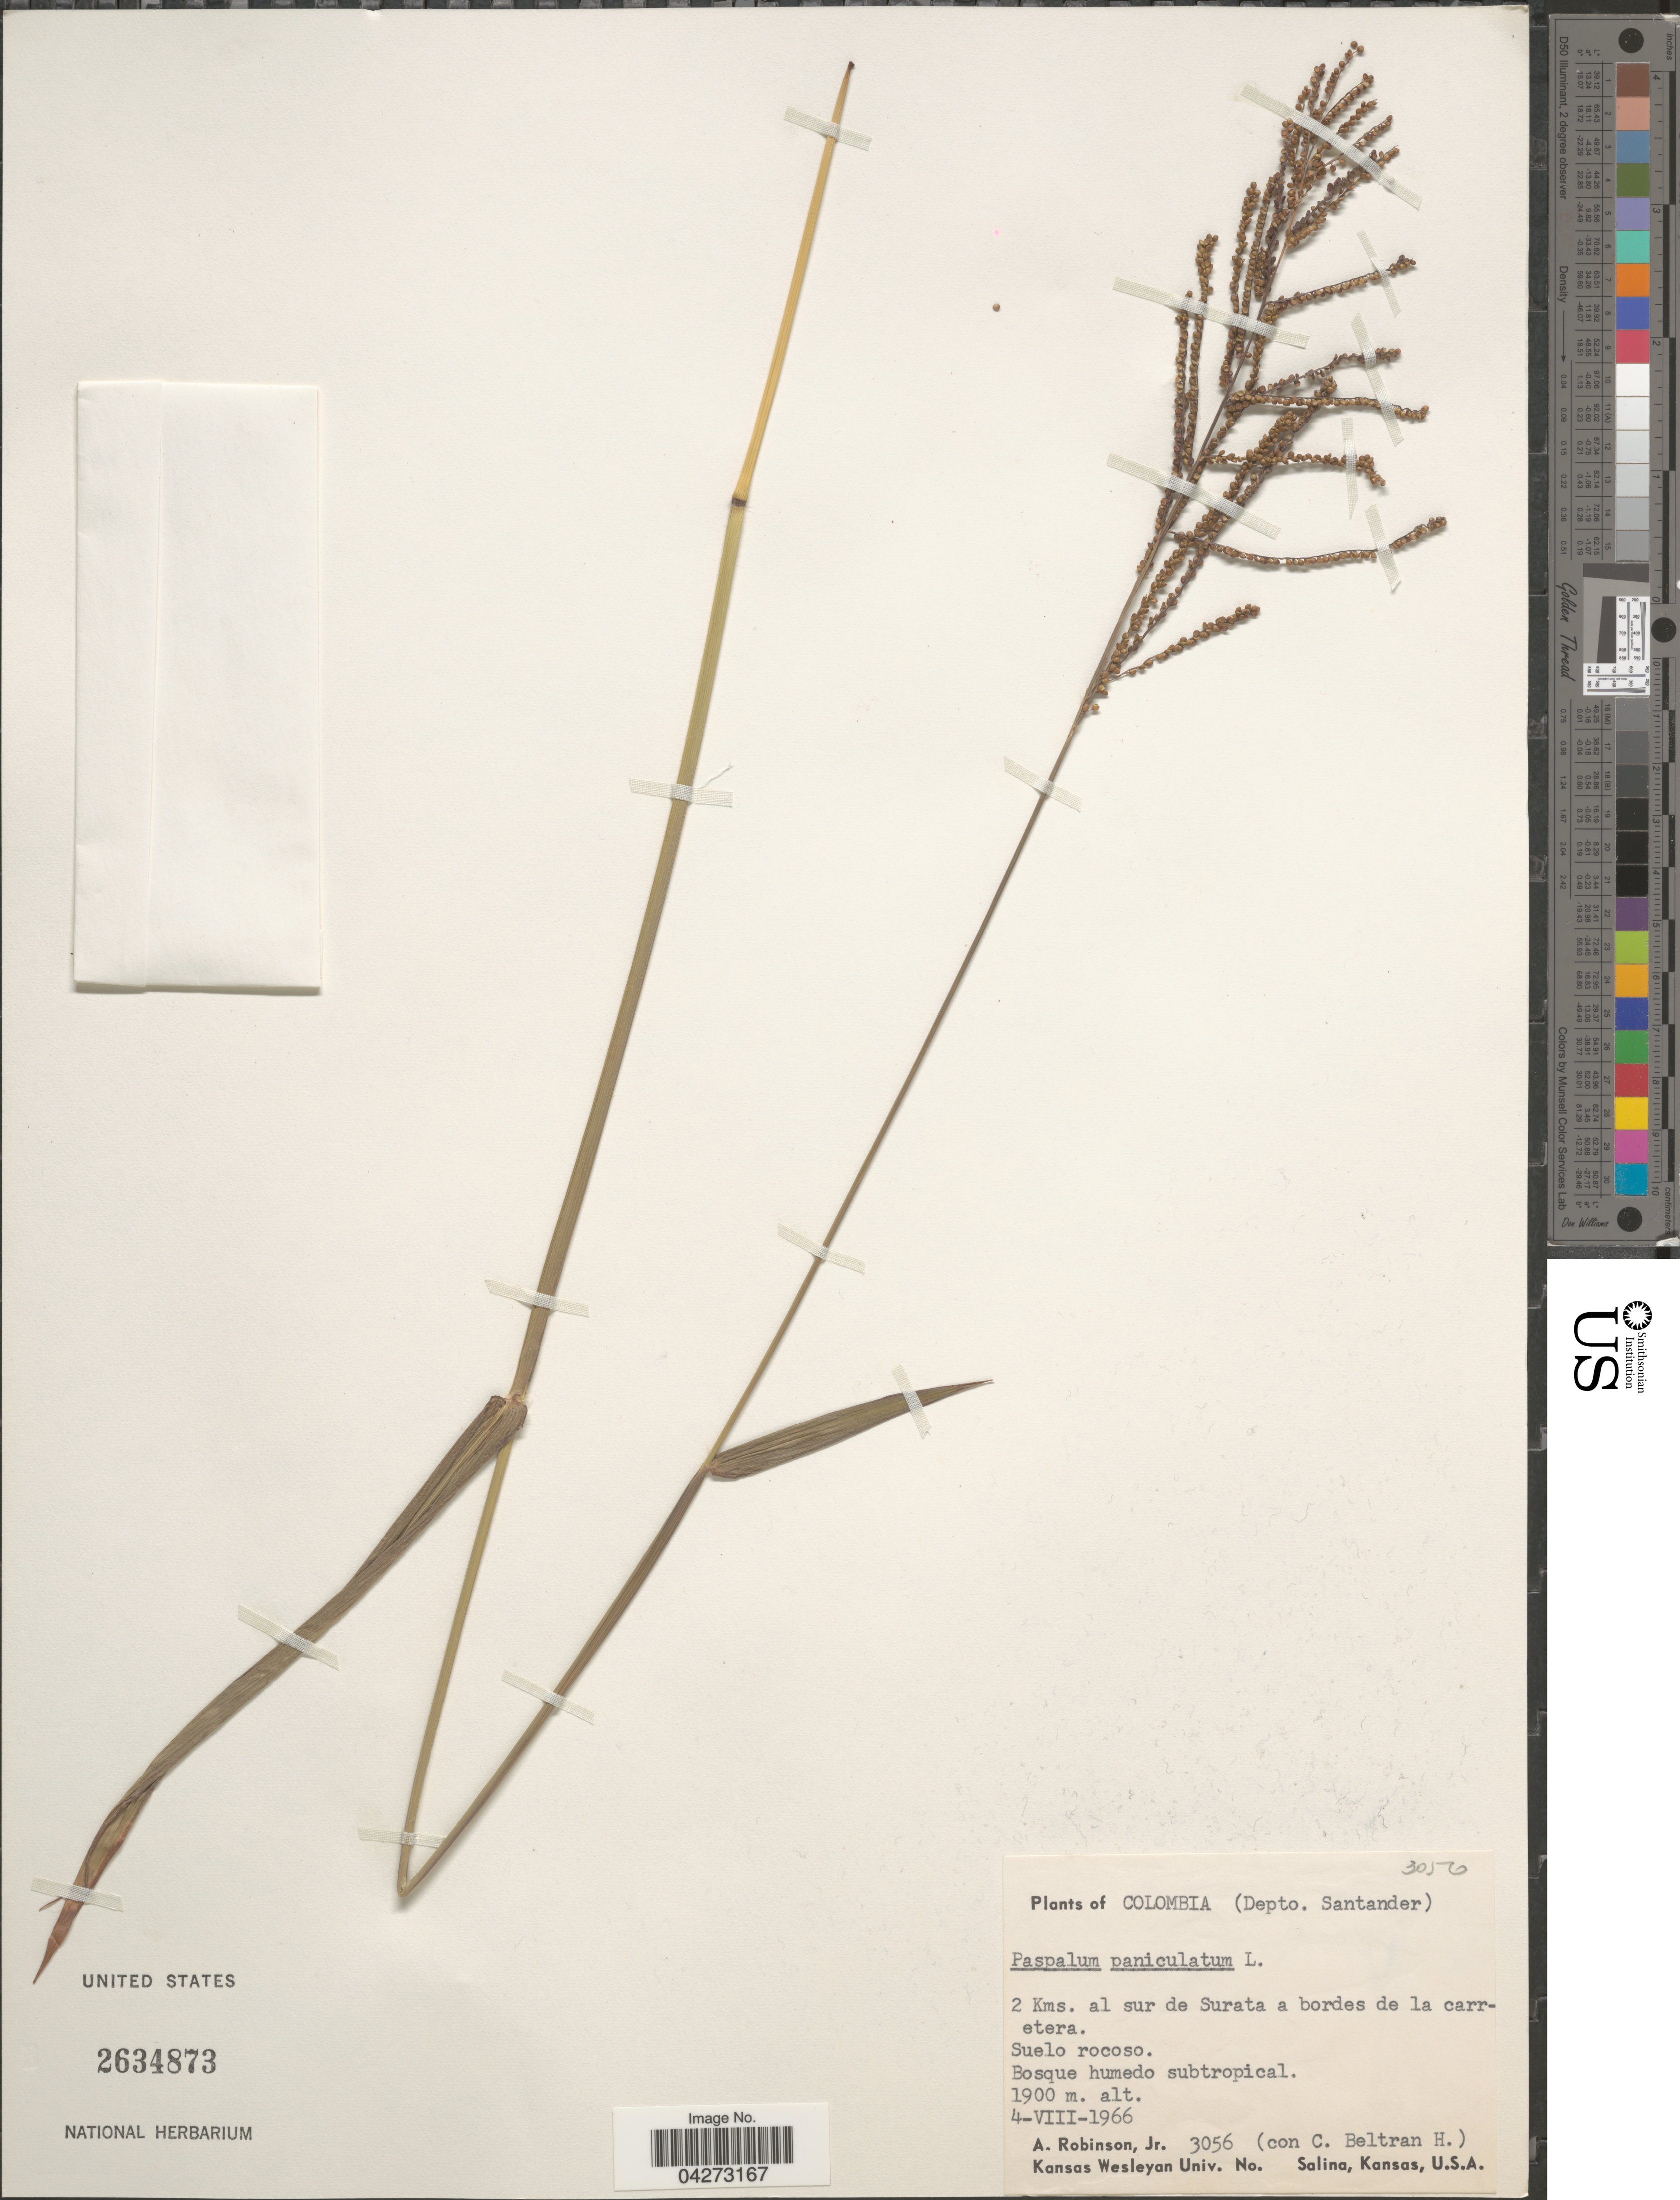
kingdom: Plantae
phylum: Tracheophyta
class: Liliopsida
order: Poales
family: Poaceae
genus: Paspalum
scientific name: Paspalum paniculatum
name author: L.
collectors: A. Robinson Jr. & C. Beltran H.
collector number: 3056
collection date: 1966-08-04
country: Colombia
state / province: Santander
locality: Depto. Santander. 2 Kms. al sur de Surata a bordes de la carretera.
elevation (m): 1900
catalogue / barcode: US 2634873